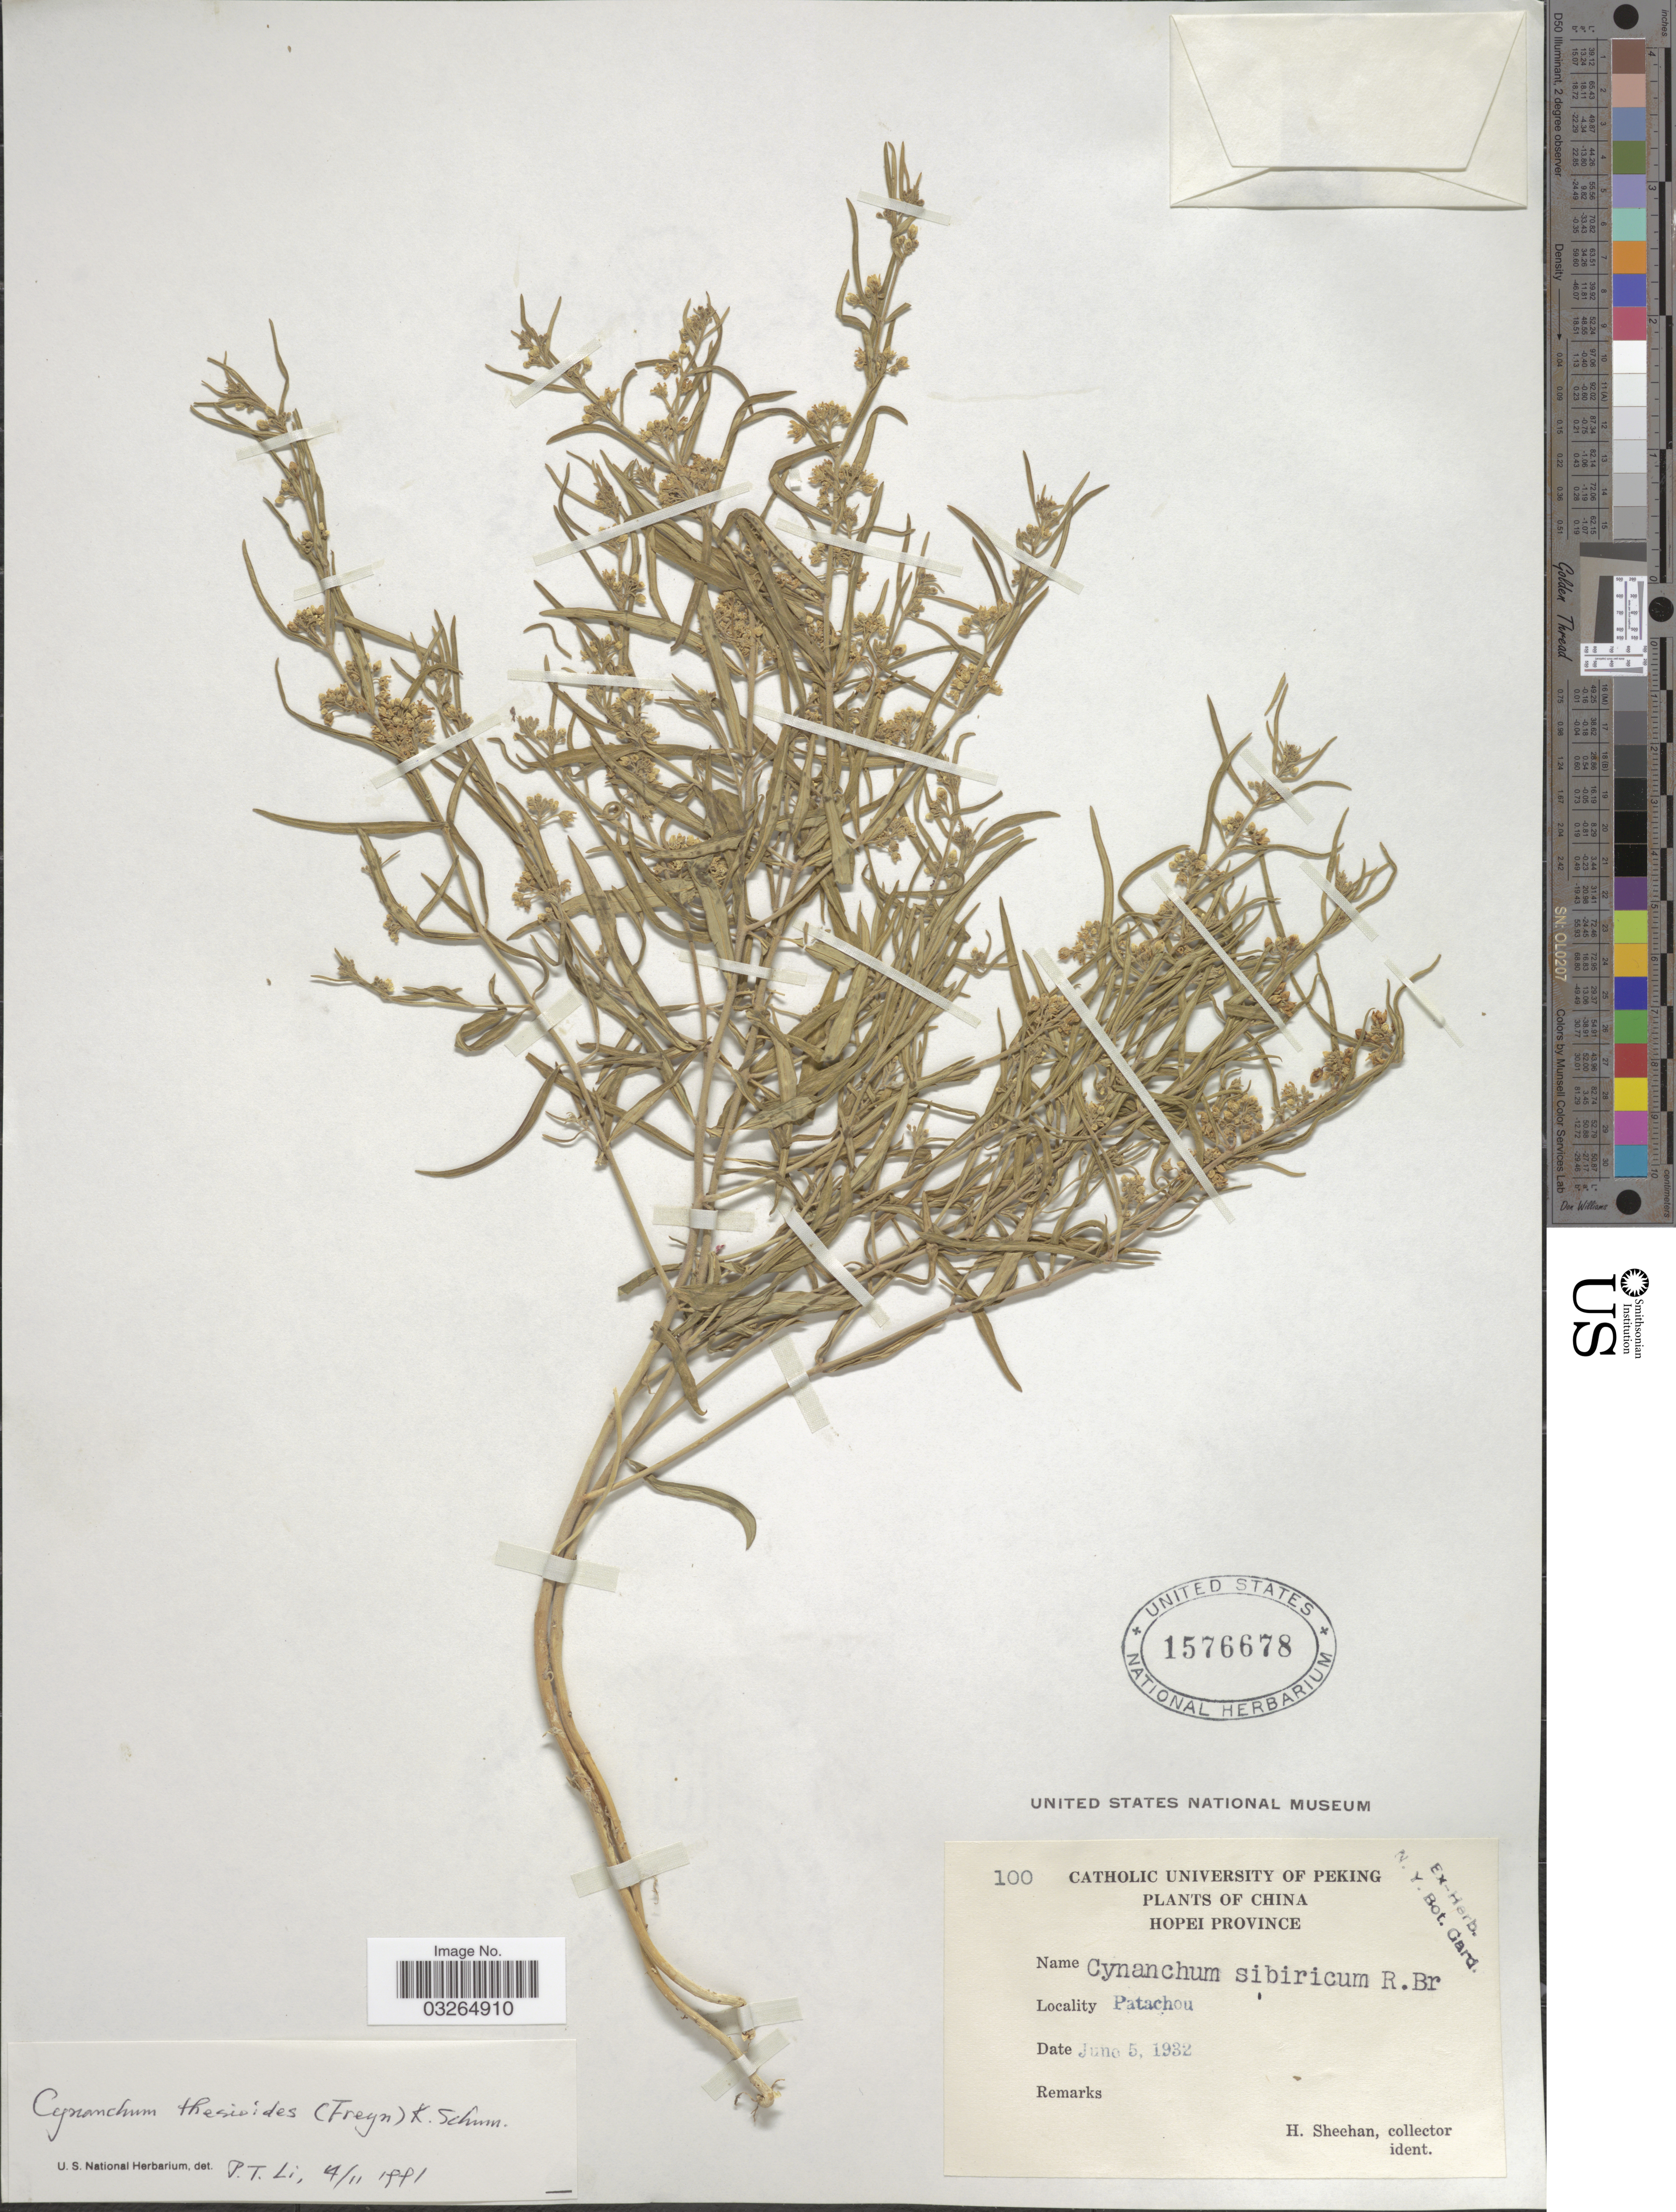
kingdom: Plantae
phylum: Tracheophyta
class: Magnoliopsida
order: Gentianales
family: Apocynaceae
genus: Cynanchum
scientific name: Cynanchum thesioides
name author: (Freyn) K. Schum.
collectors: H. Sheehan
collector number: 100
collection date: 1932-06-05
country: China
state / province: Hebei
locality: Hopei Province. Patachou.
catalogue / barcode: US 1576678